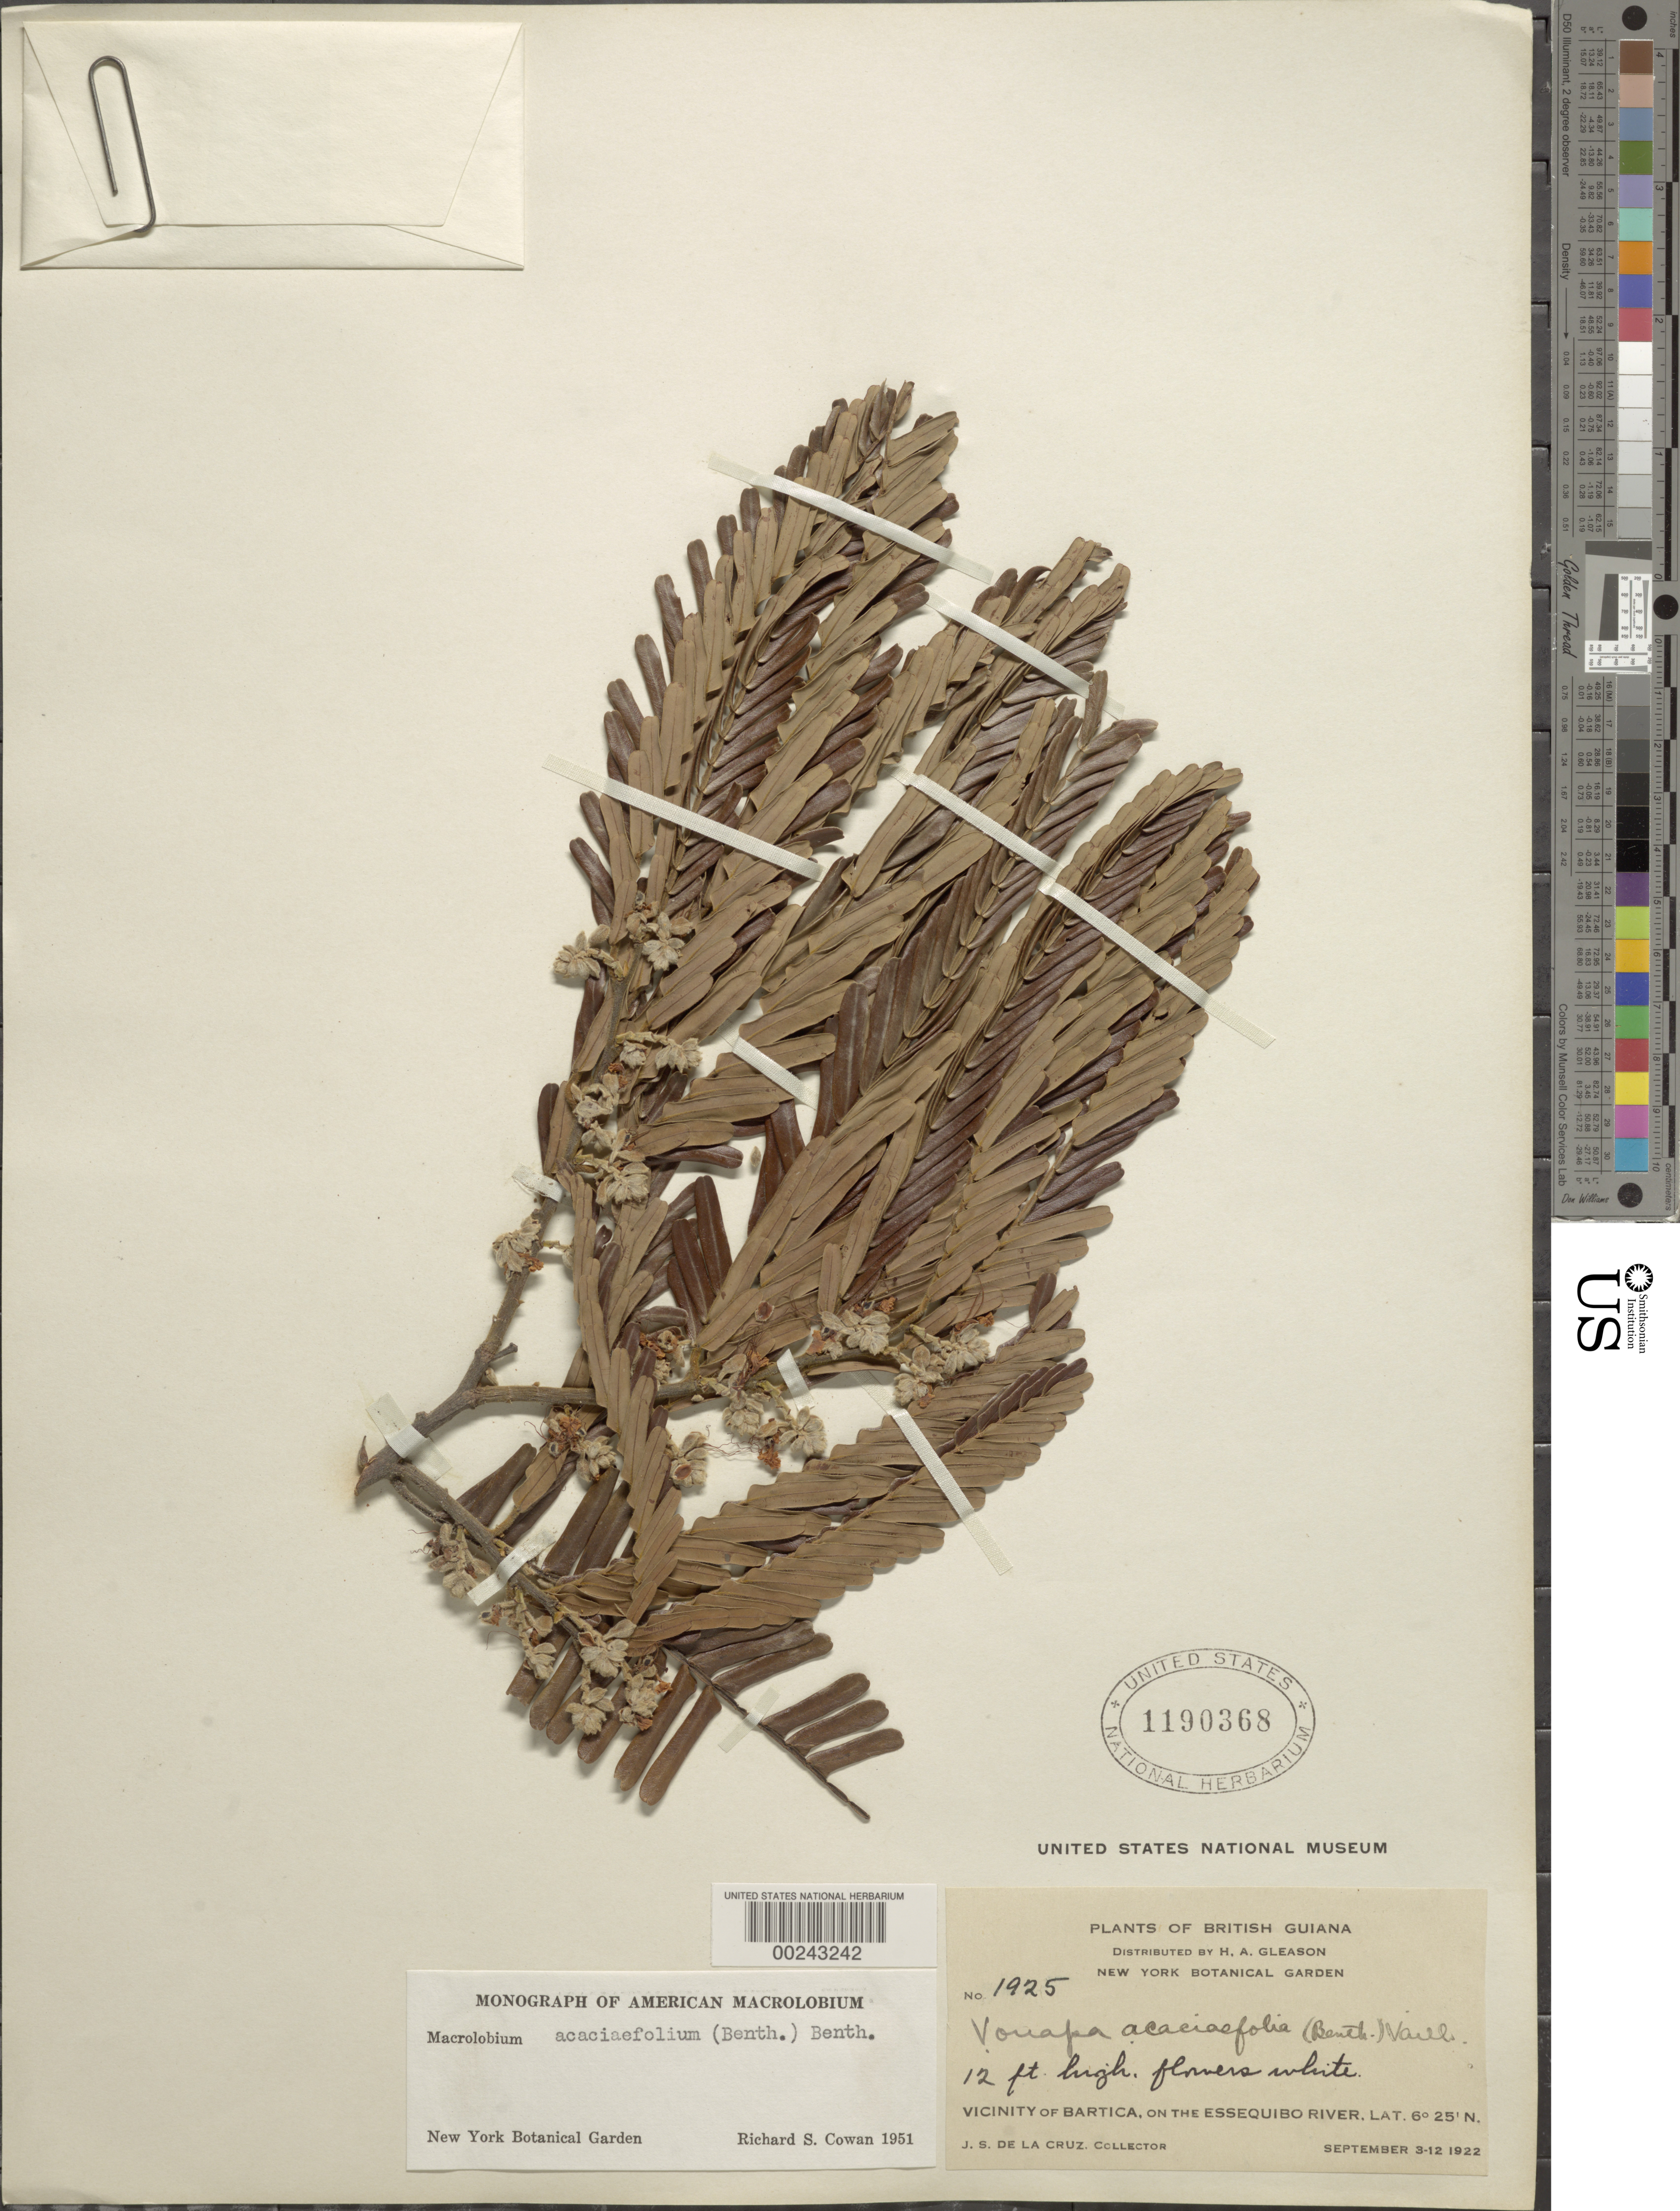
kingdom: Plantae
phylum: Tracheophyta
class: Magnoliopsida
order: Fabales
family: Fabaceae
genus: Macrolobium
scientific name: Macrolobium acaciifolium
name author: (Benth.) Benth.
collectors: J. S. de la Cruz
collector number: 1925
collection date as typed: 03 Sep 1922 to 12 Sep 1922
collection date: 1922-09-03/1922-09-12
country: Guyana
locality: Vicinity of bartica on the essequibo river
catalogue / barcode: US 1190368